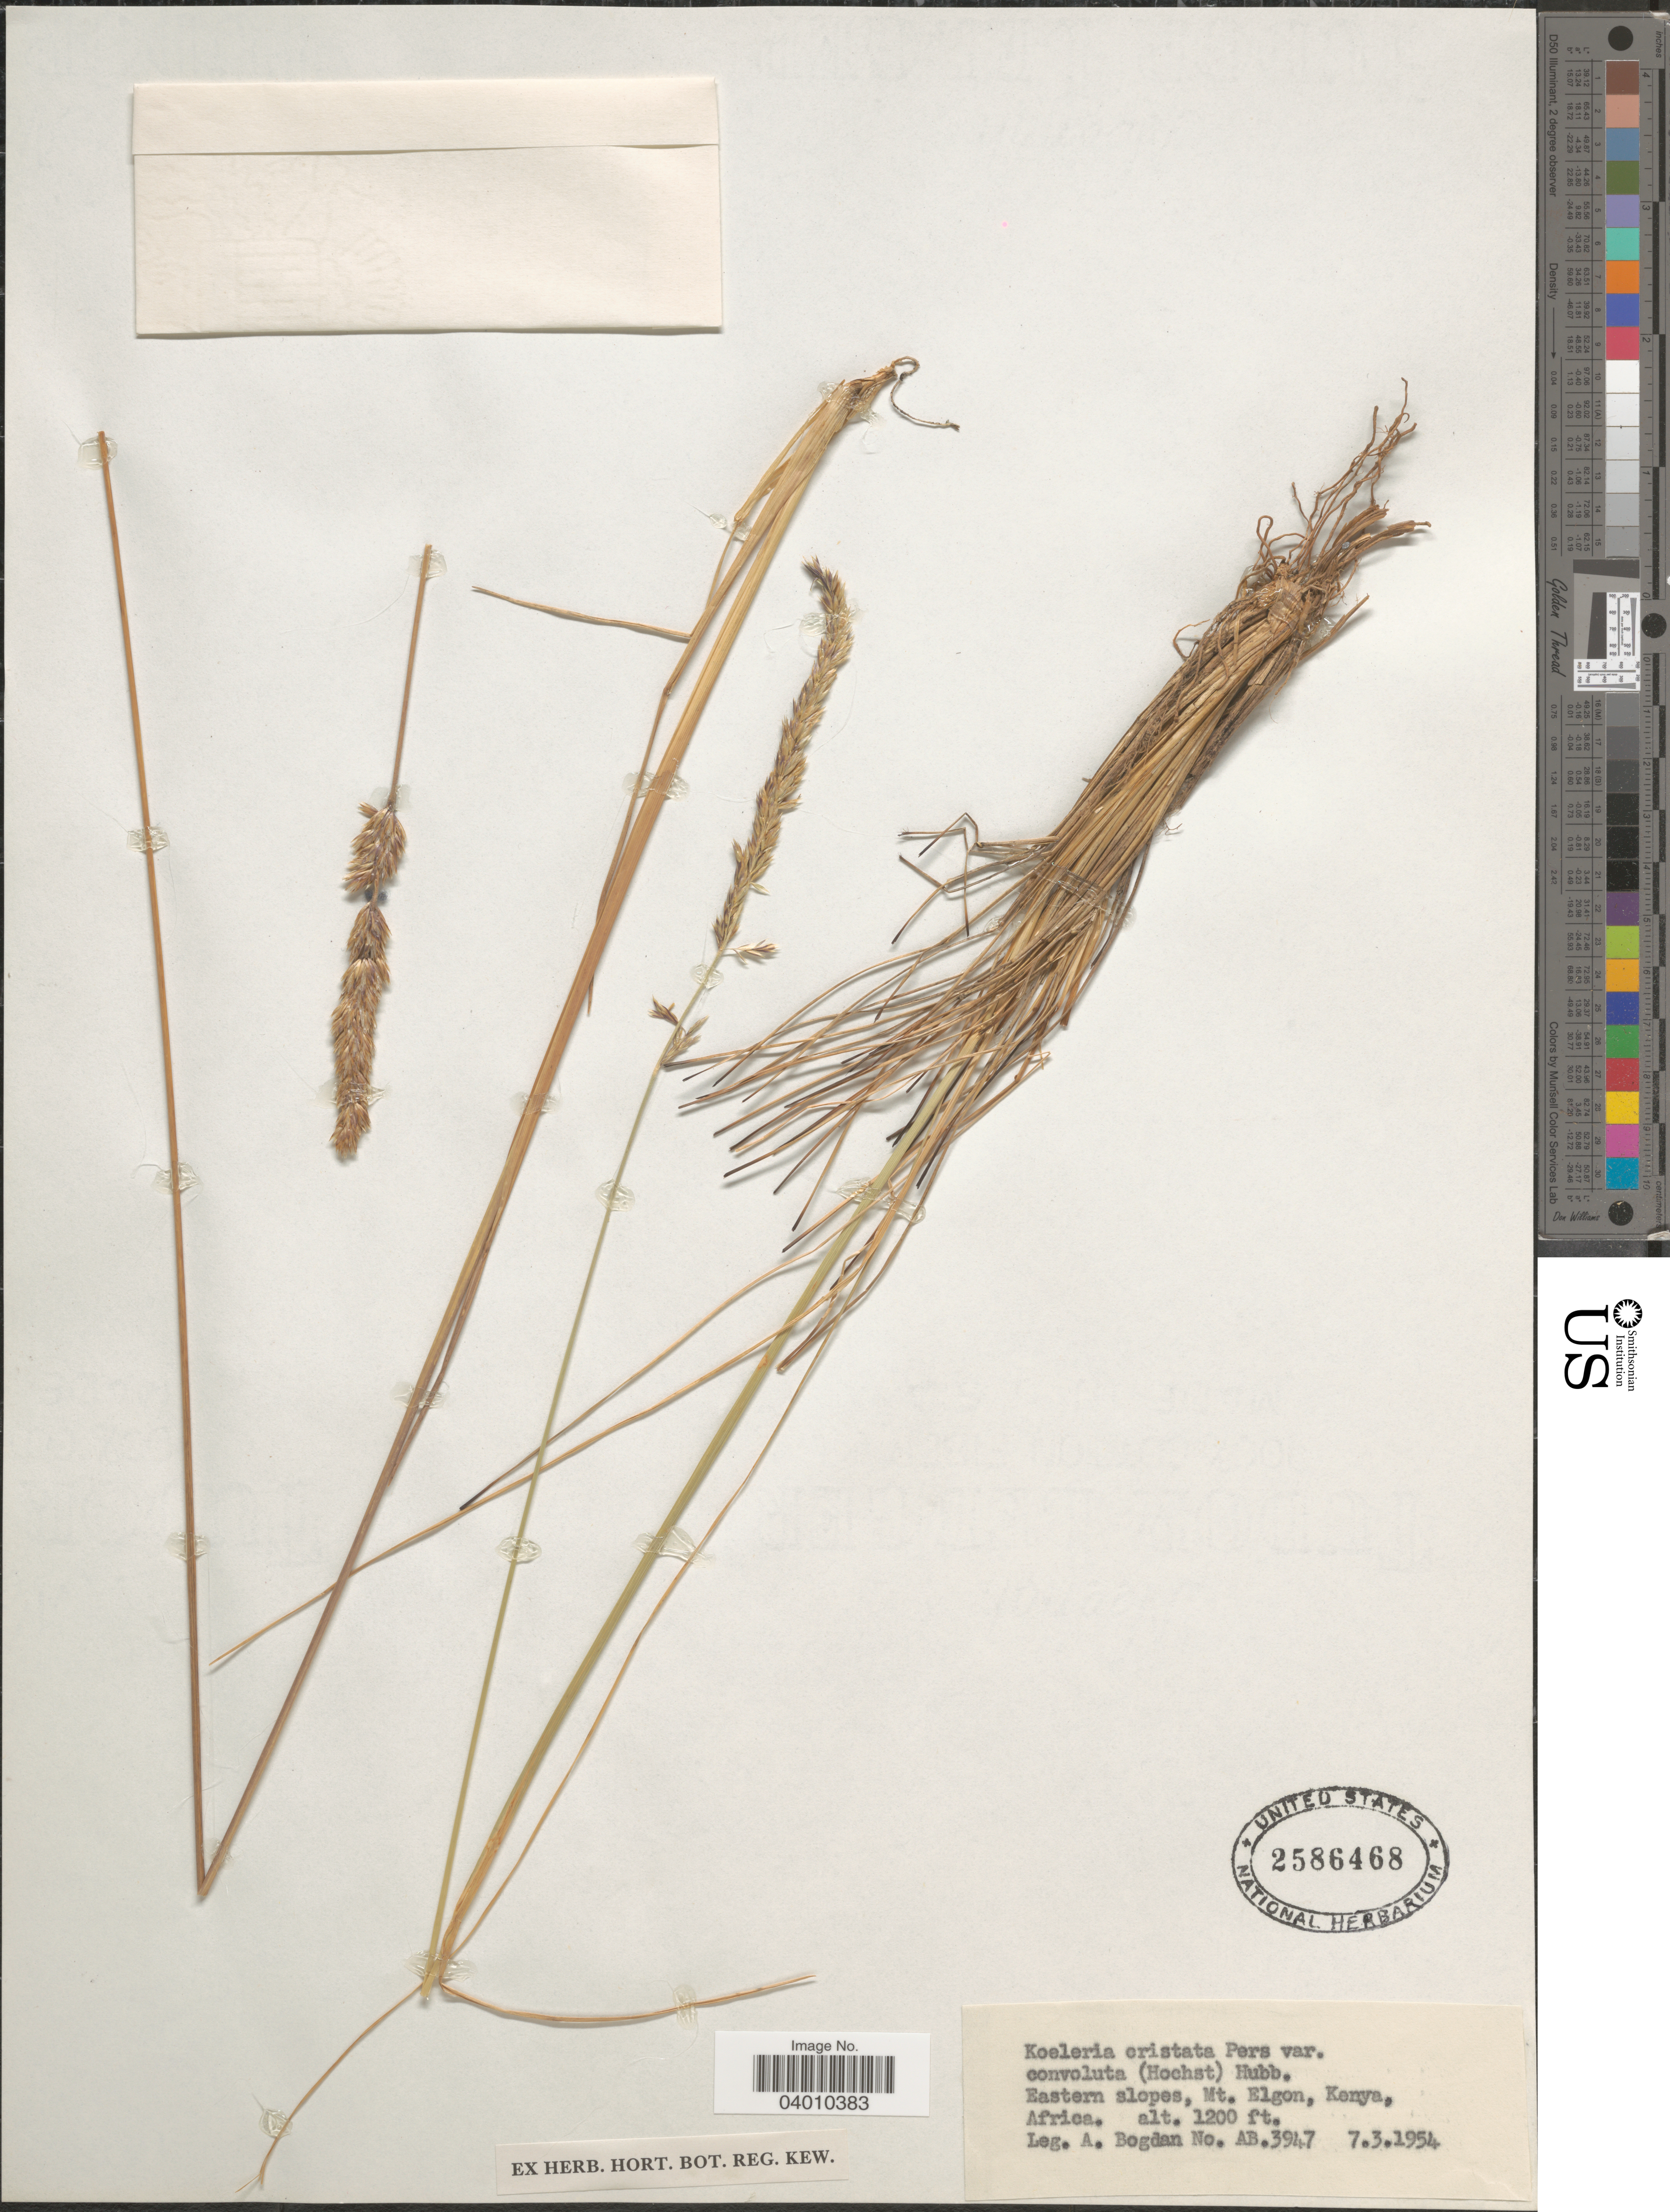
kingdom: Plantae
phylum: Tracheophyta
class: Liliopsida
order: Poales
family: Poaceae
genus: Koeleria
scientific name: Koeleria capensis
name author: (Steud.) Nees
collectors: A. Bogdan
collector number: AB 3947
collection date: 1954-03-07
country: Kenya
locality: Eastern slopes, Mt. Elgon.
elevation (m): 366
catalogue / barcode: US 2586468